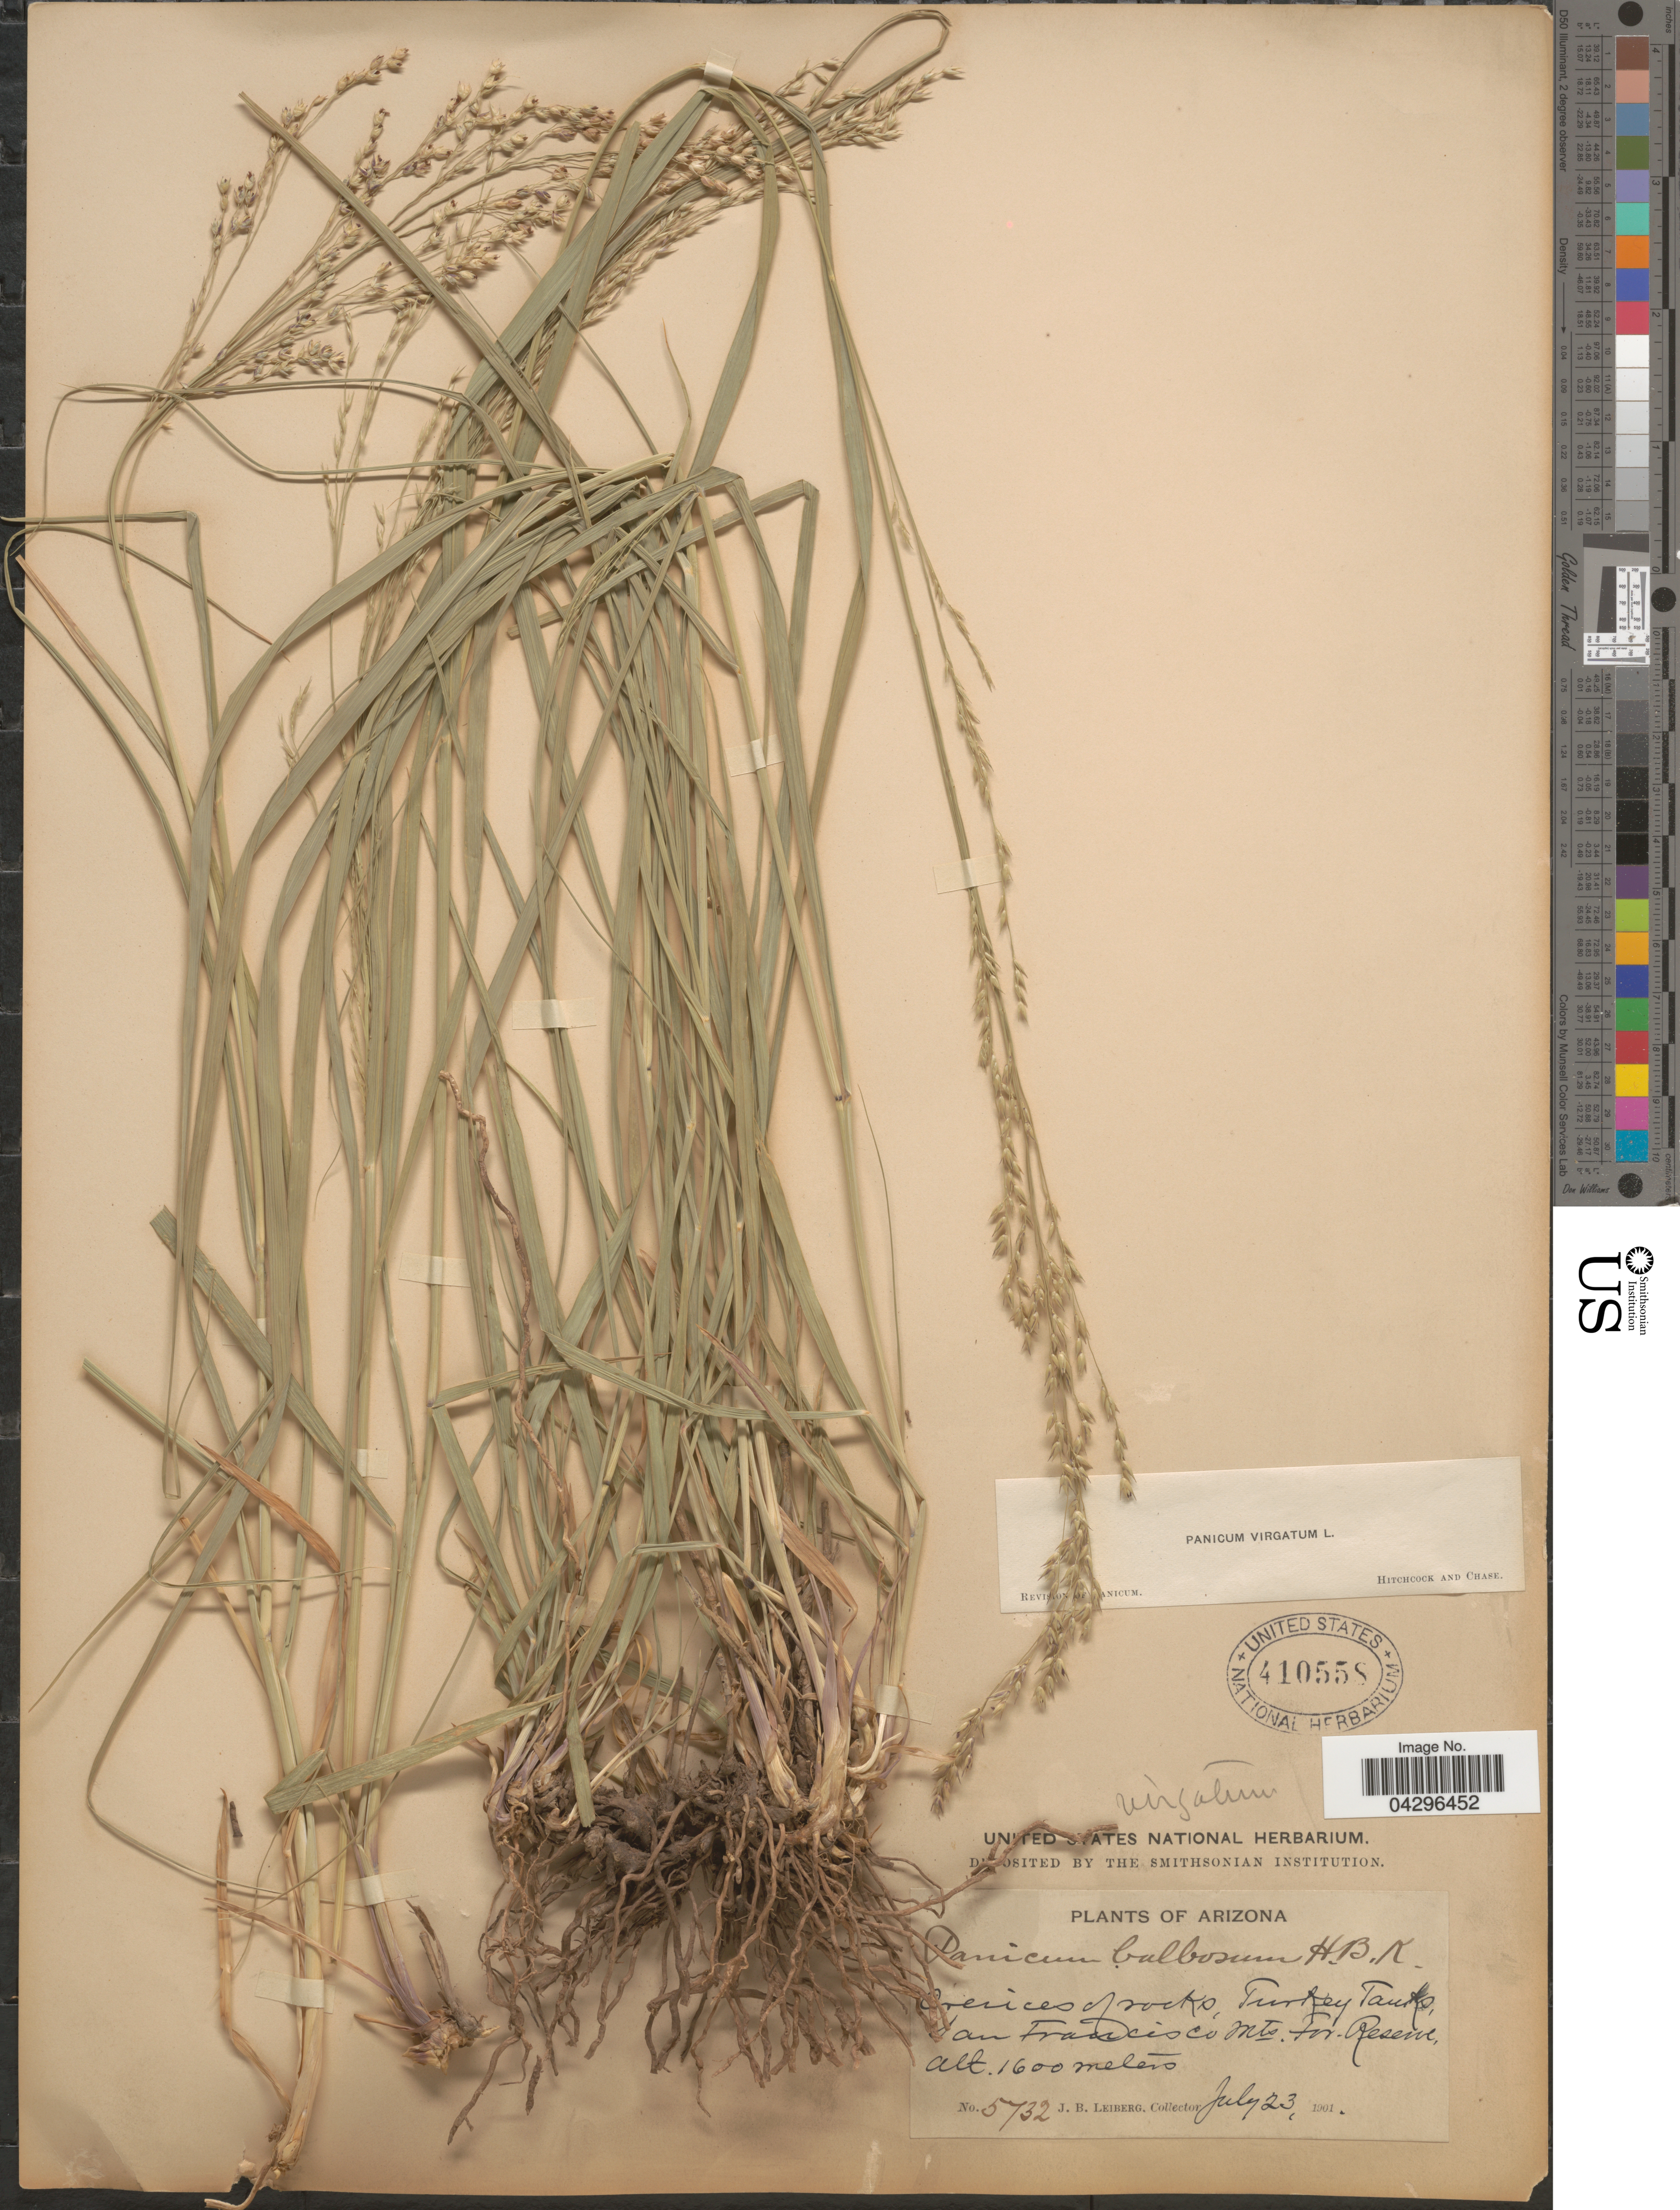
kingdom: Plantae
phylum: Tracheophyta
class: Liliopsida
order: Poales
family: Poaceae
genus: Panicum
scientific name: Panicum virgatum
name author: L.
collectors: J. B. Leiberg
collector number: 5732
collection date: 1901-07-23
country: United States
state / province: Arizona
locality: Crevices of rocks, Turkey Tanks, San Francisco Mts. For. Reserve.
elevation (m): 1600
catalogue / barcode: US 410558